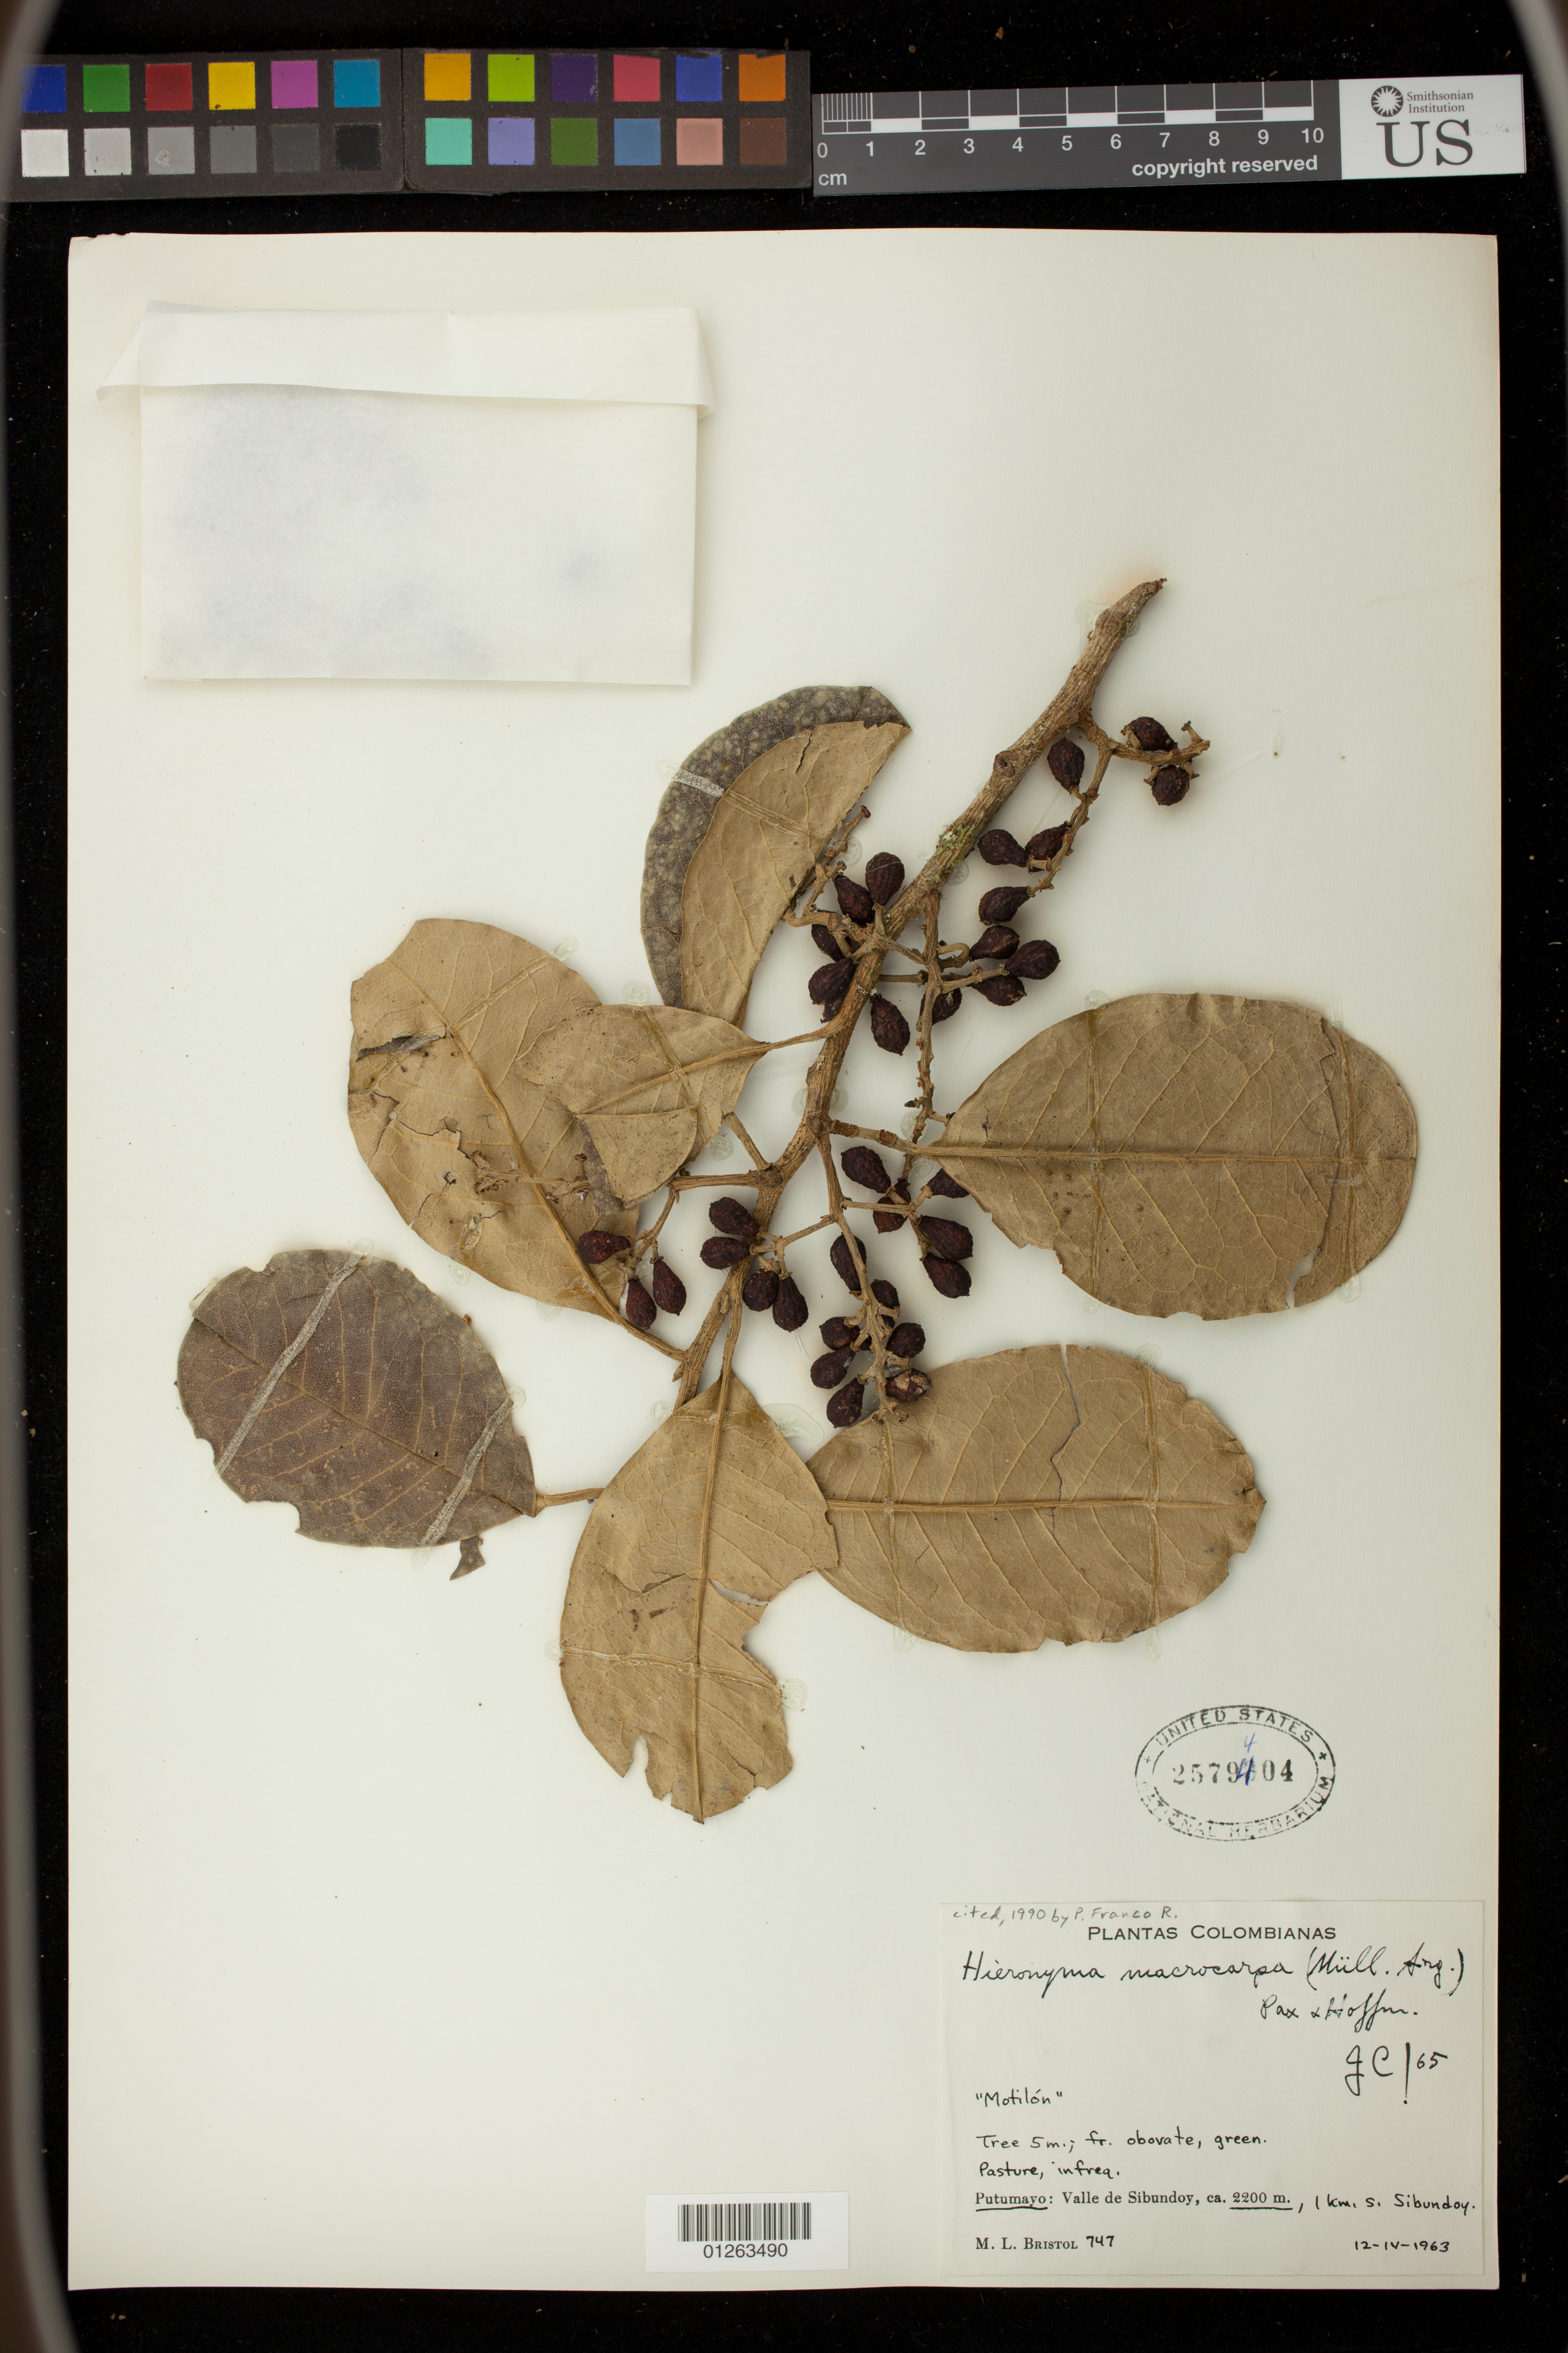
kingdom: Plantae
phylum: Tracheophyta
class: Magnoliopsida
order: Malpighiales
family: Phyllanthaceae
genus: Hieronyma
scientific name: Hieronyma macrocarpa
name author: (Müll. Arg.) Pax & K. Hoffm.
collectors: M. L. Bristol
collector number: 747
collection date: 1963-12-14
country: Colombia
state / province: Putumayo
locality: Valle de Sibundoy, 1 km. s. Sibundoy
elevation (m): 2201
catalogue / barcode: US 2579404